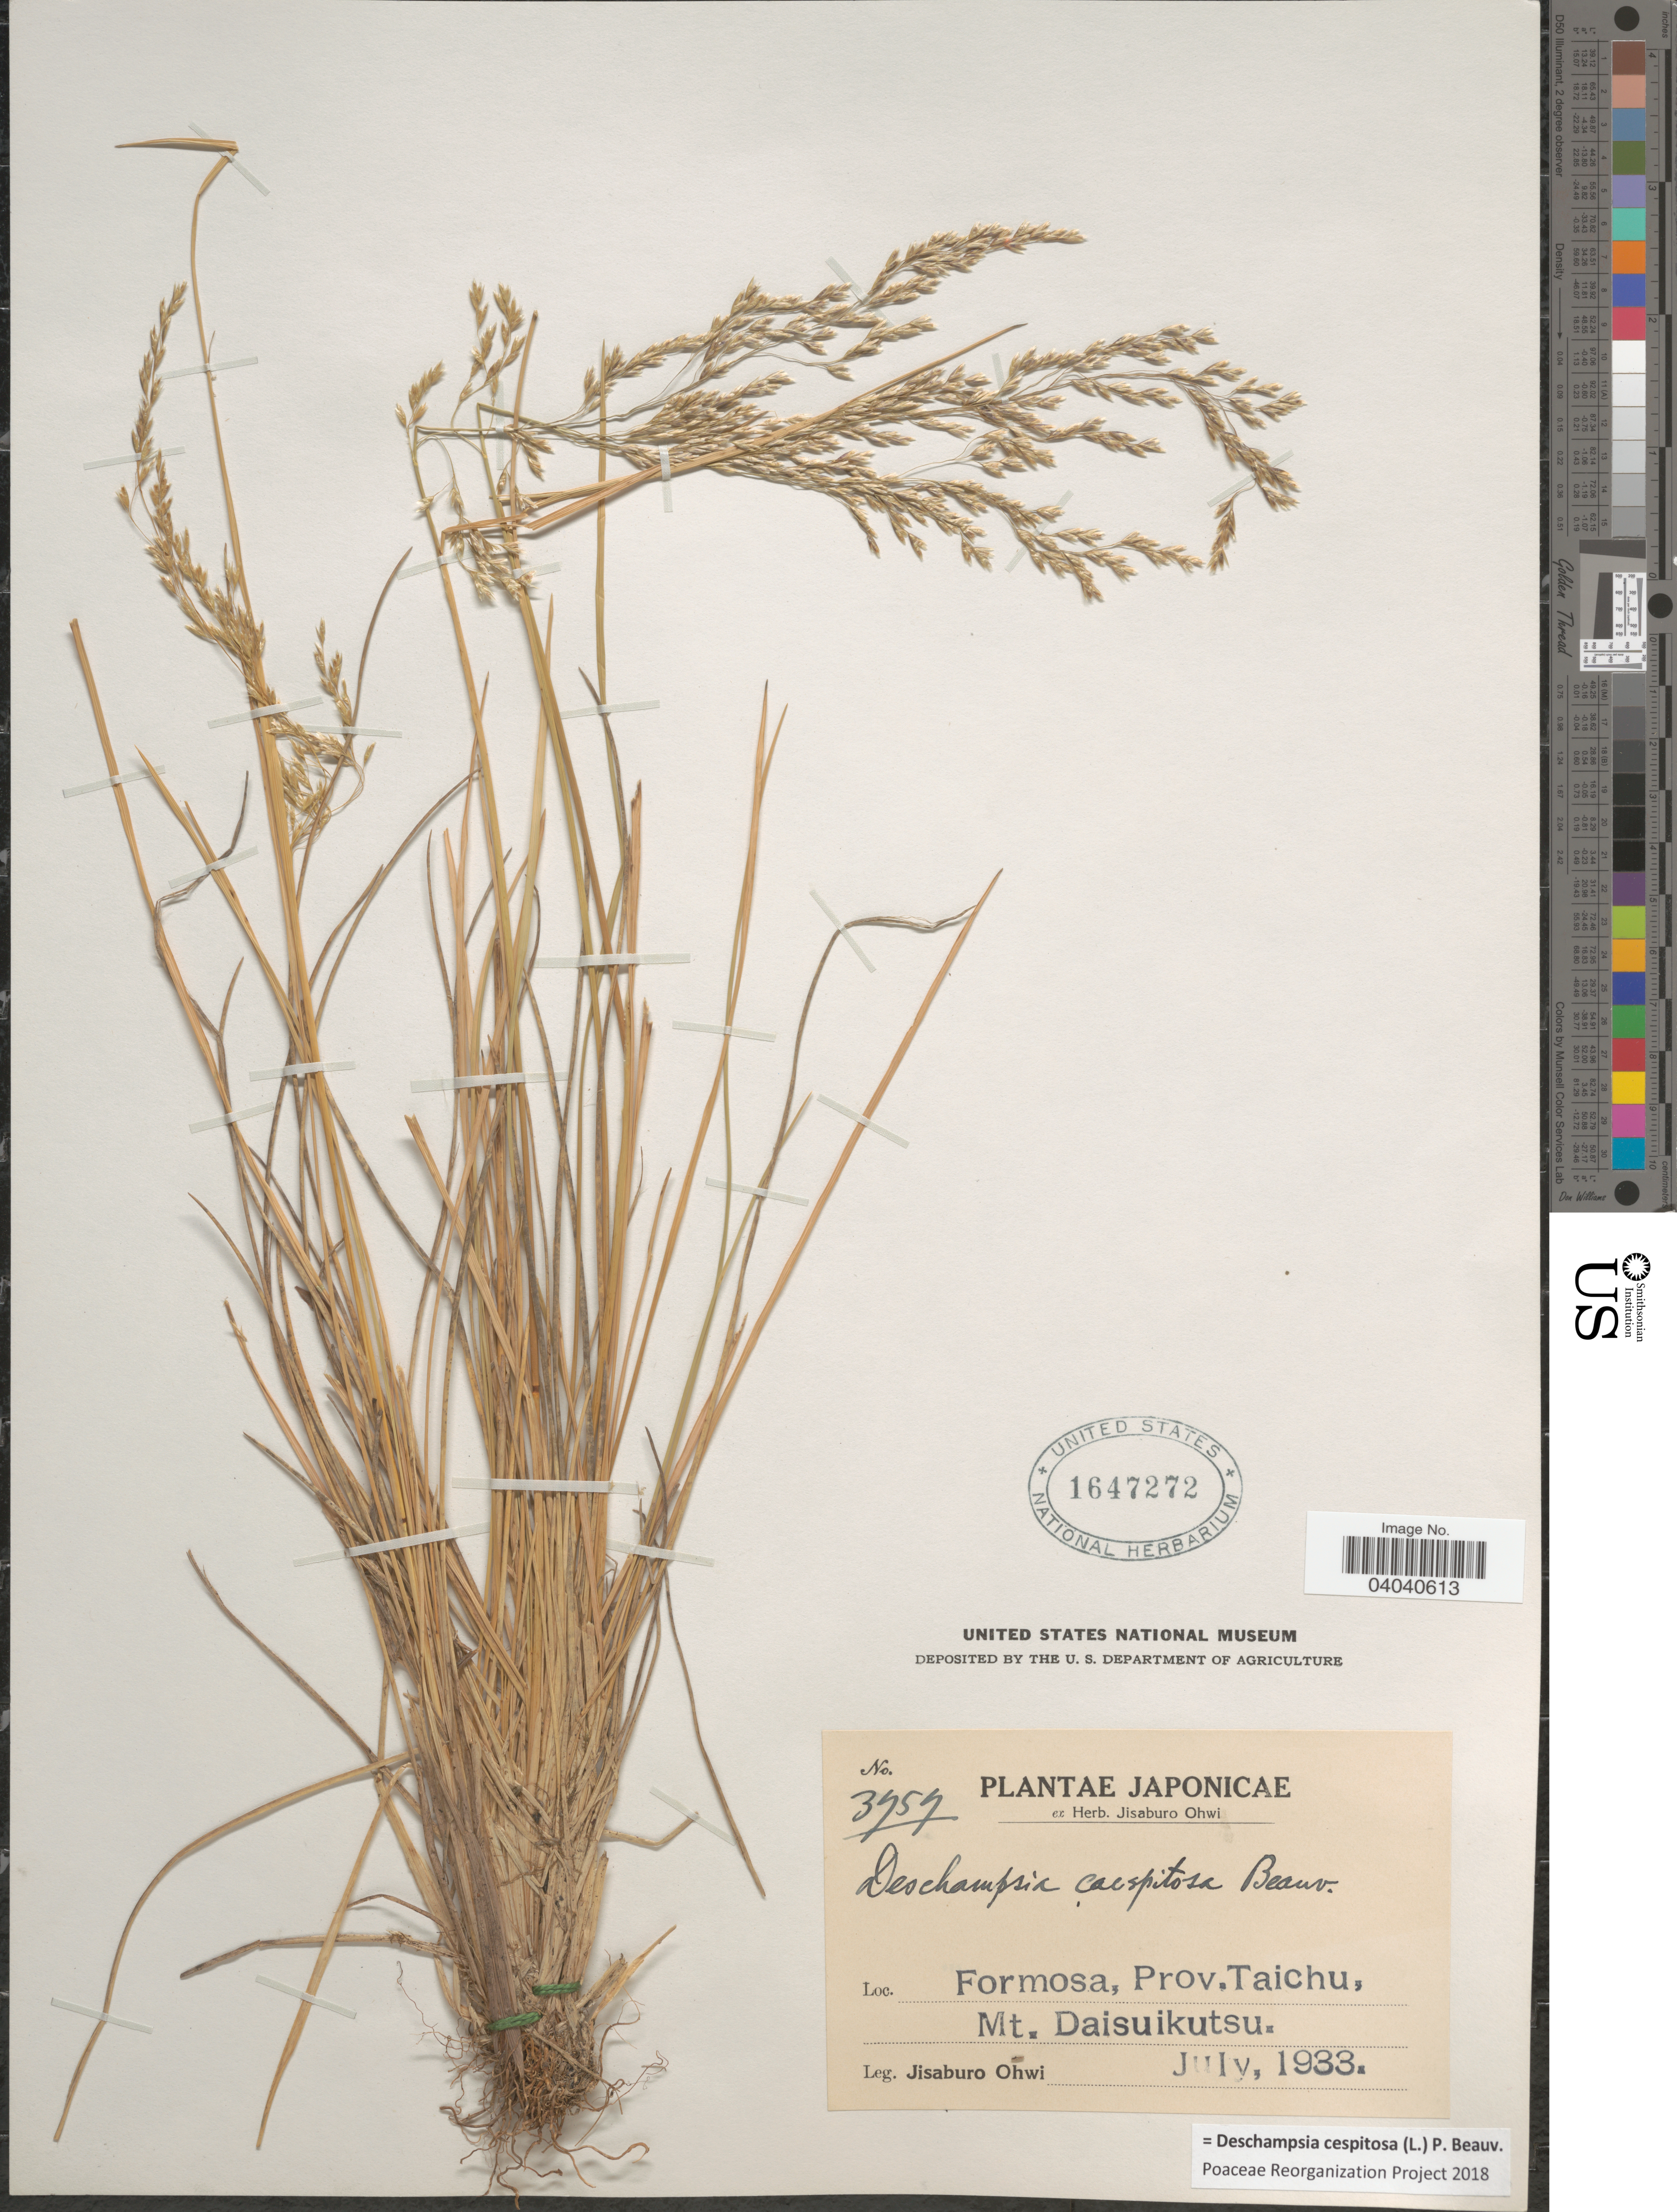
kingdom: Plantae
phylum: Tracheophyta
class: Liliopsida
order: Poales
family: Poaceae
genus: Deschampsia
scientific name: Deschampsia cespitosa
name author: (L.) P. Beauv.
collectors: J. Ohwi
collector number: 3757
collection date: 1933-07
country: Japan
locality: Japonicae. Formosa, Prov.Taichu, Mt. Daisuikutsu.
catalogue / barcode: US 1647272